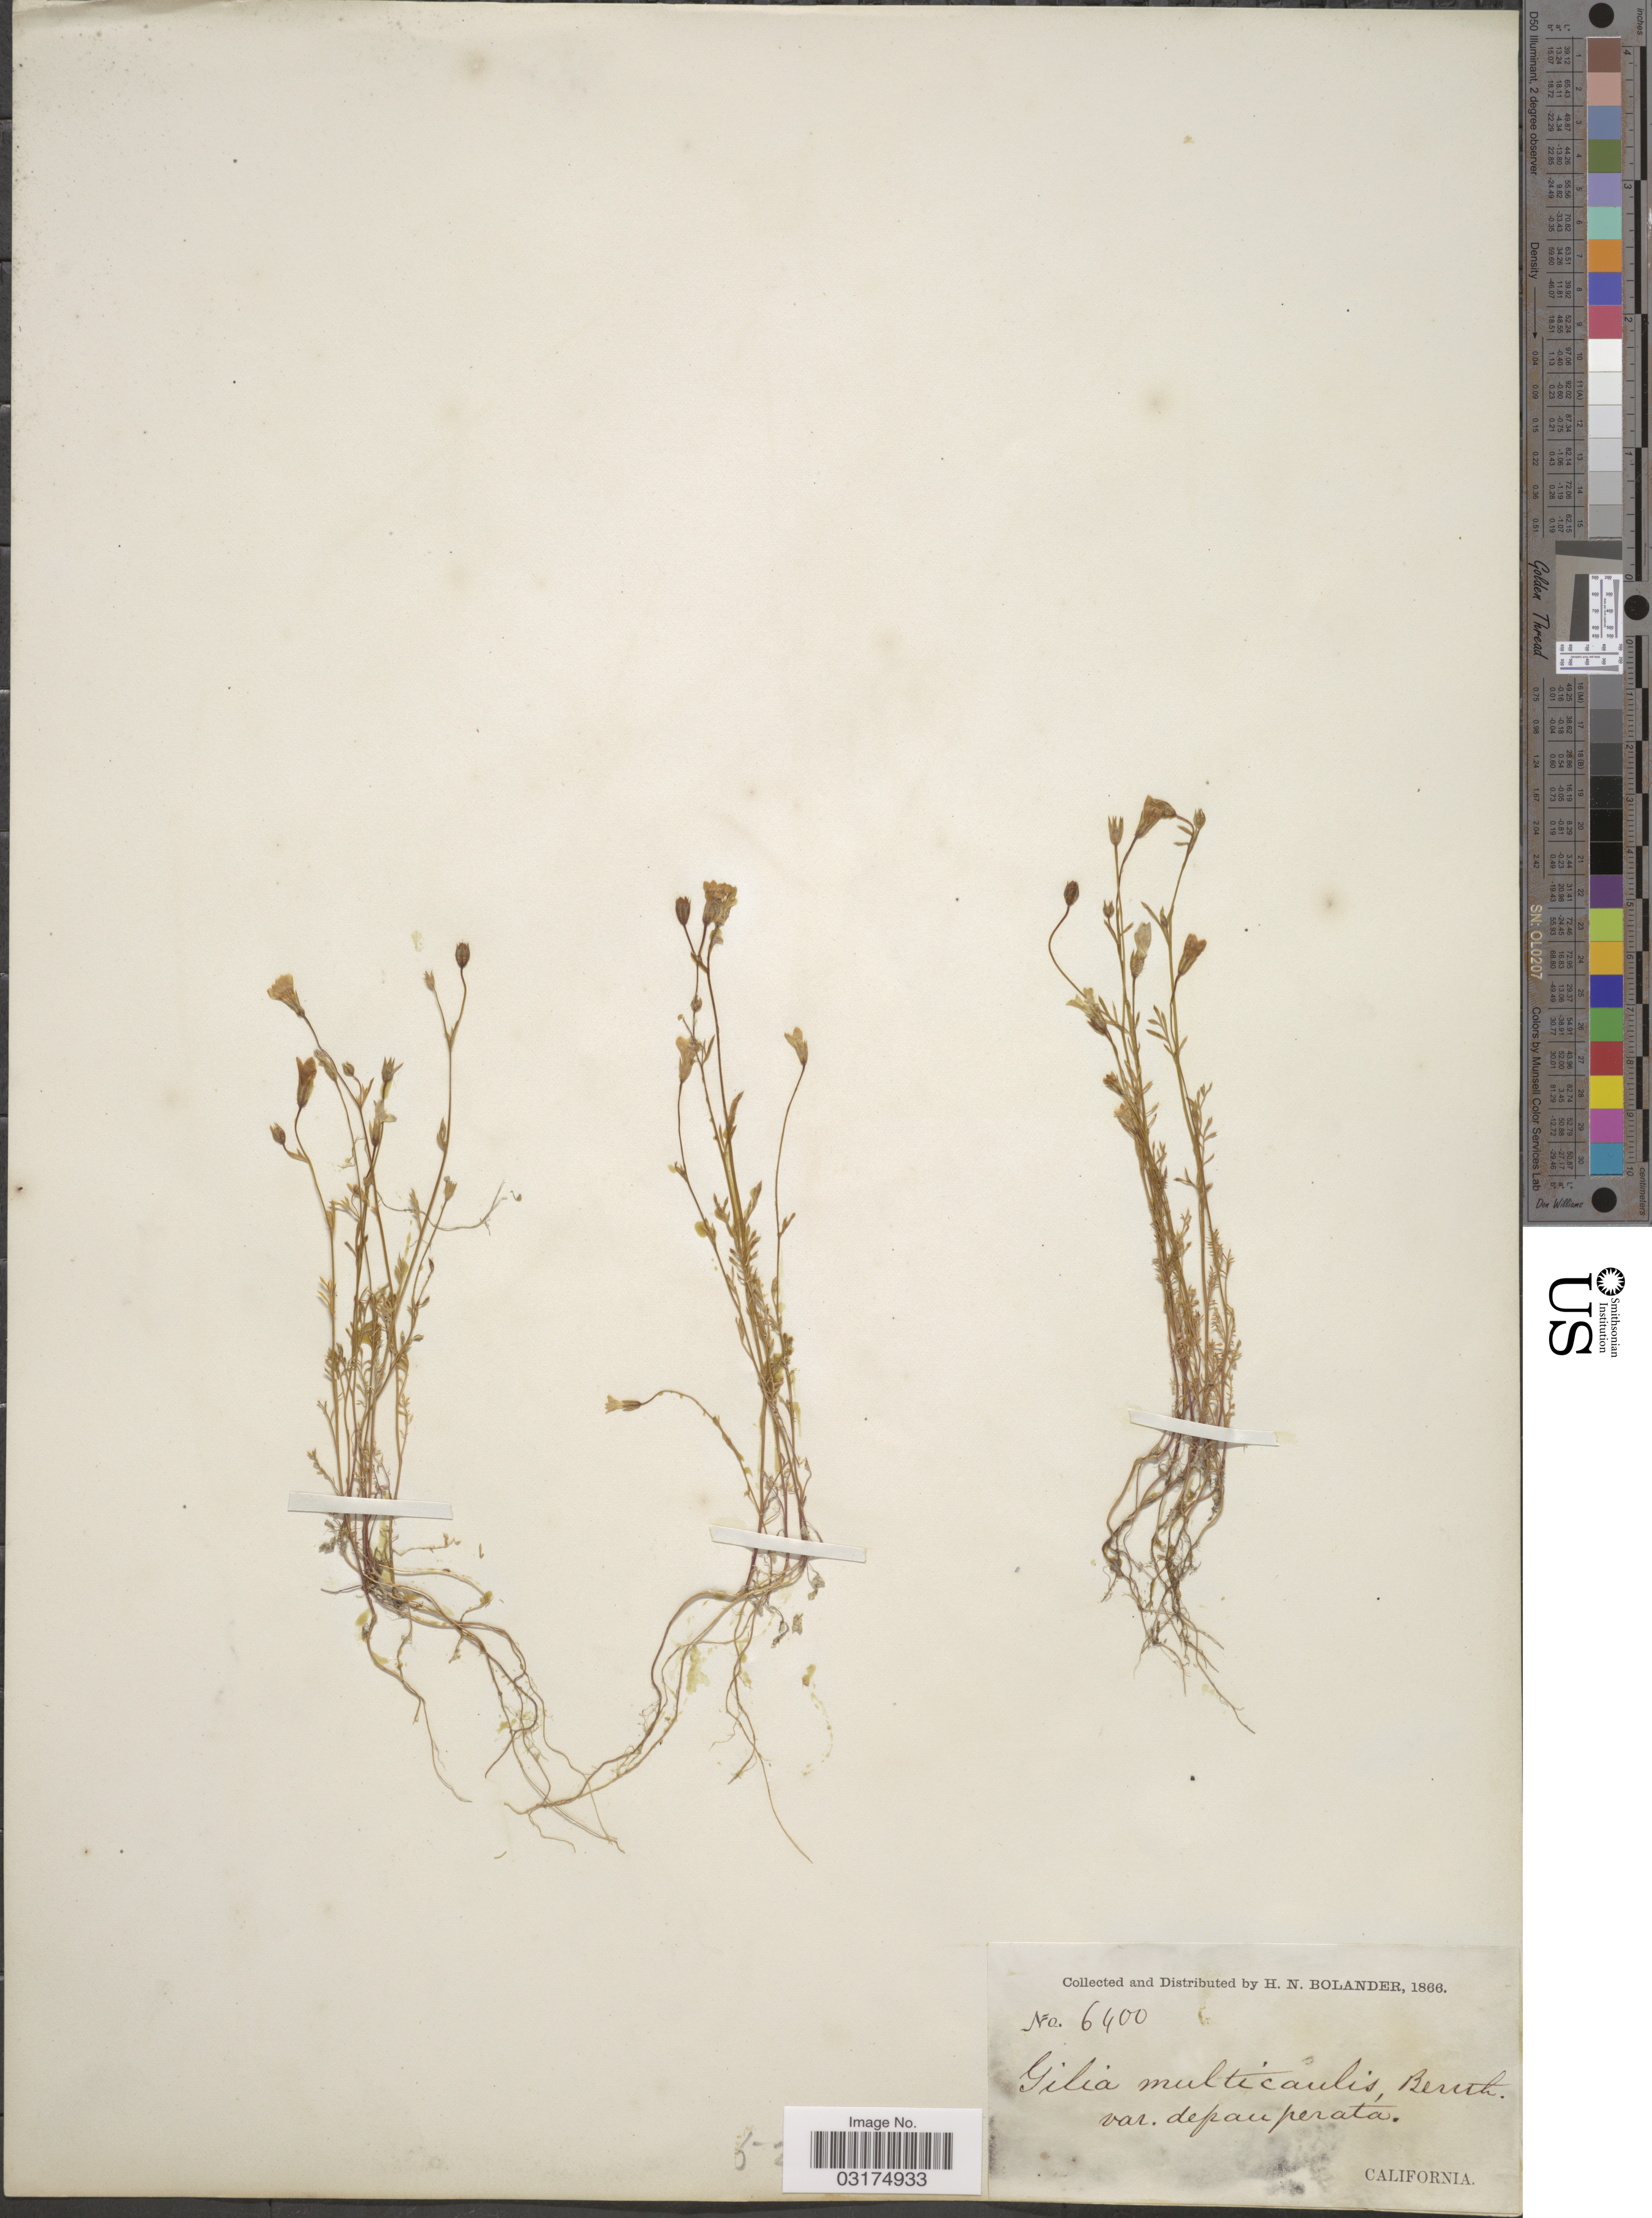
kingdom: Plantae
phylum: Tracheophyta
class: Magnoliopsida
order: Ericales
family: Polemoniaceae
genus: Gilia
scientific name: Gilia achilleifolia subsp. multicaulis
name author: (Benth.) V.E. Grant & A.D. Grant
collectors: H. Bolander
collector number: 6400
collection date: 1866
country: United States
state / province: California